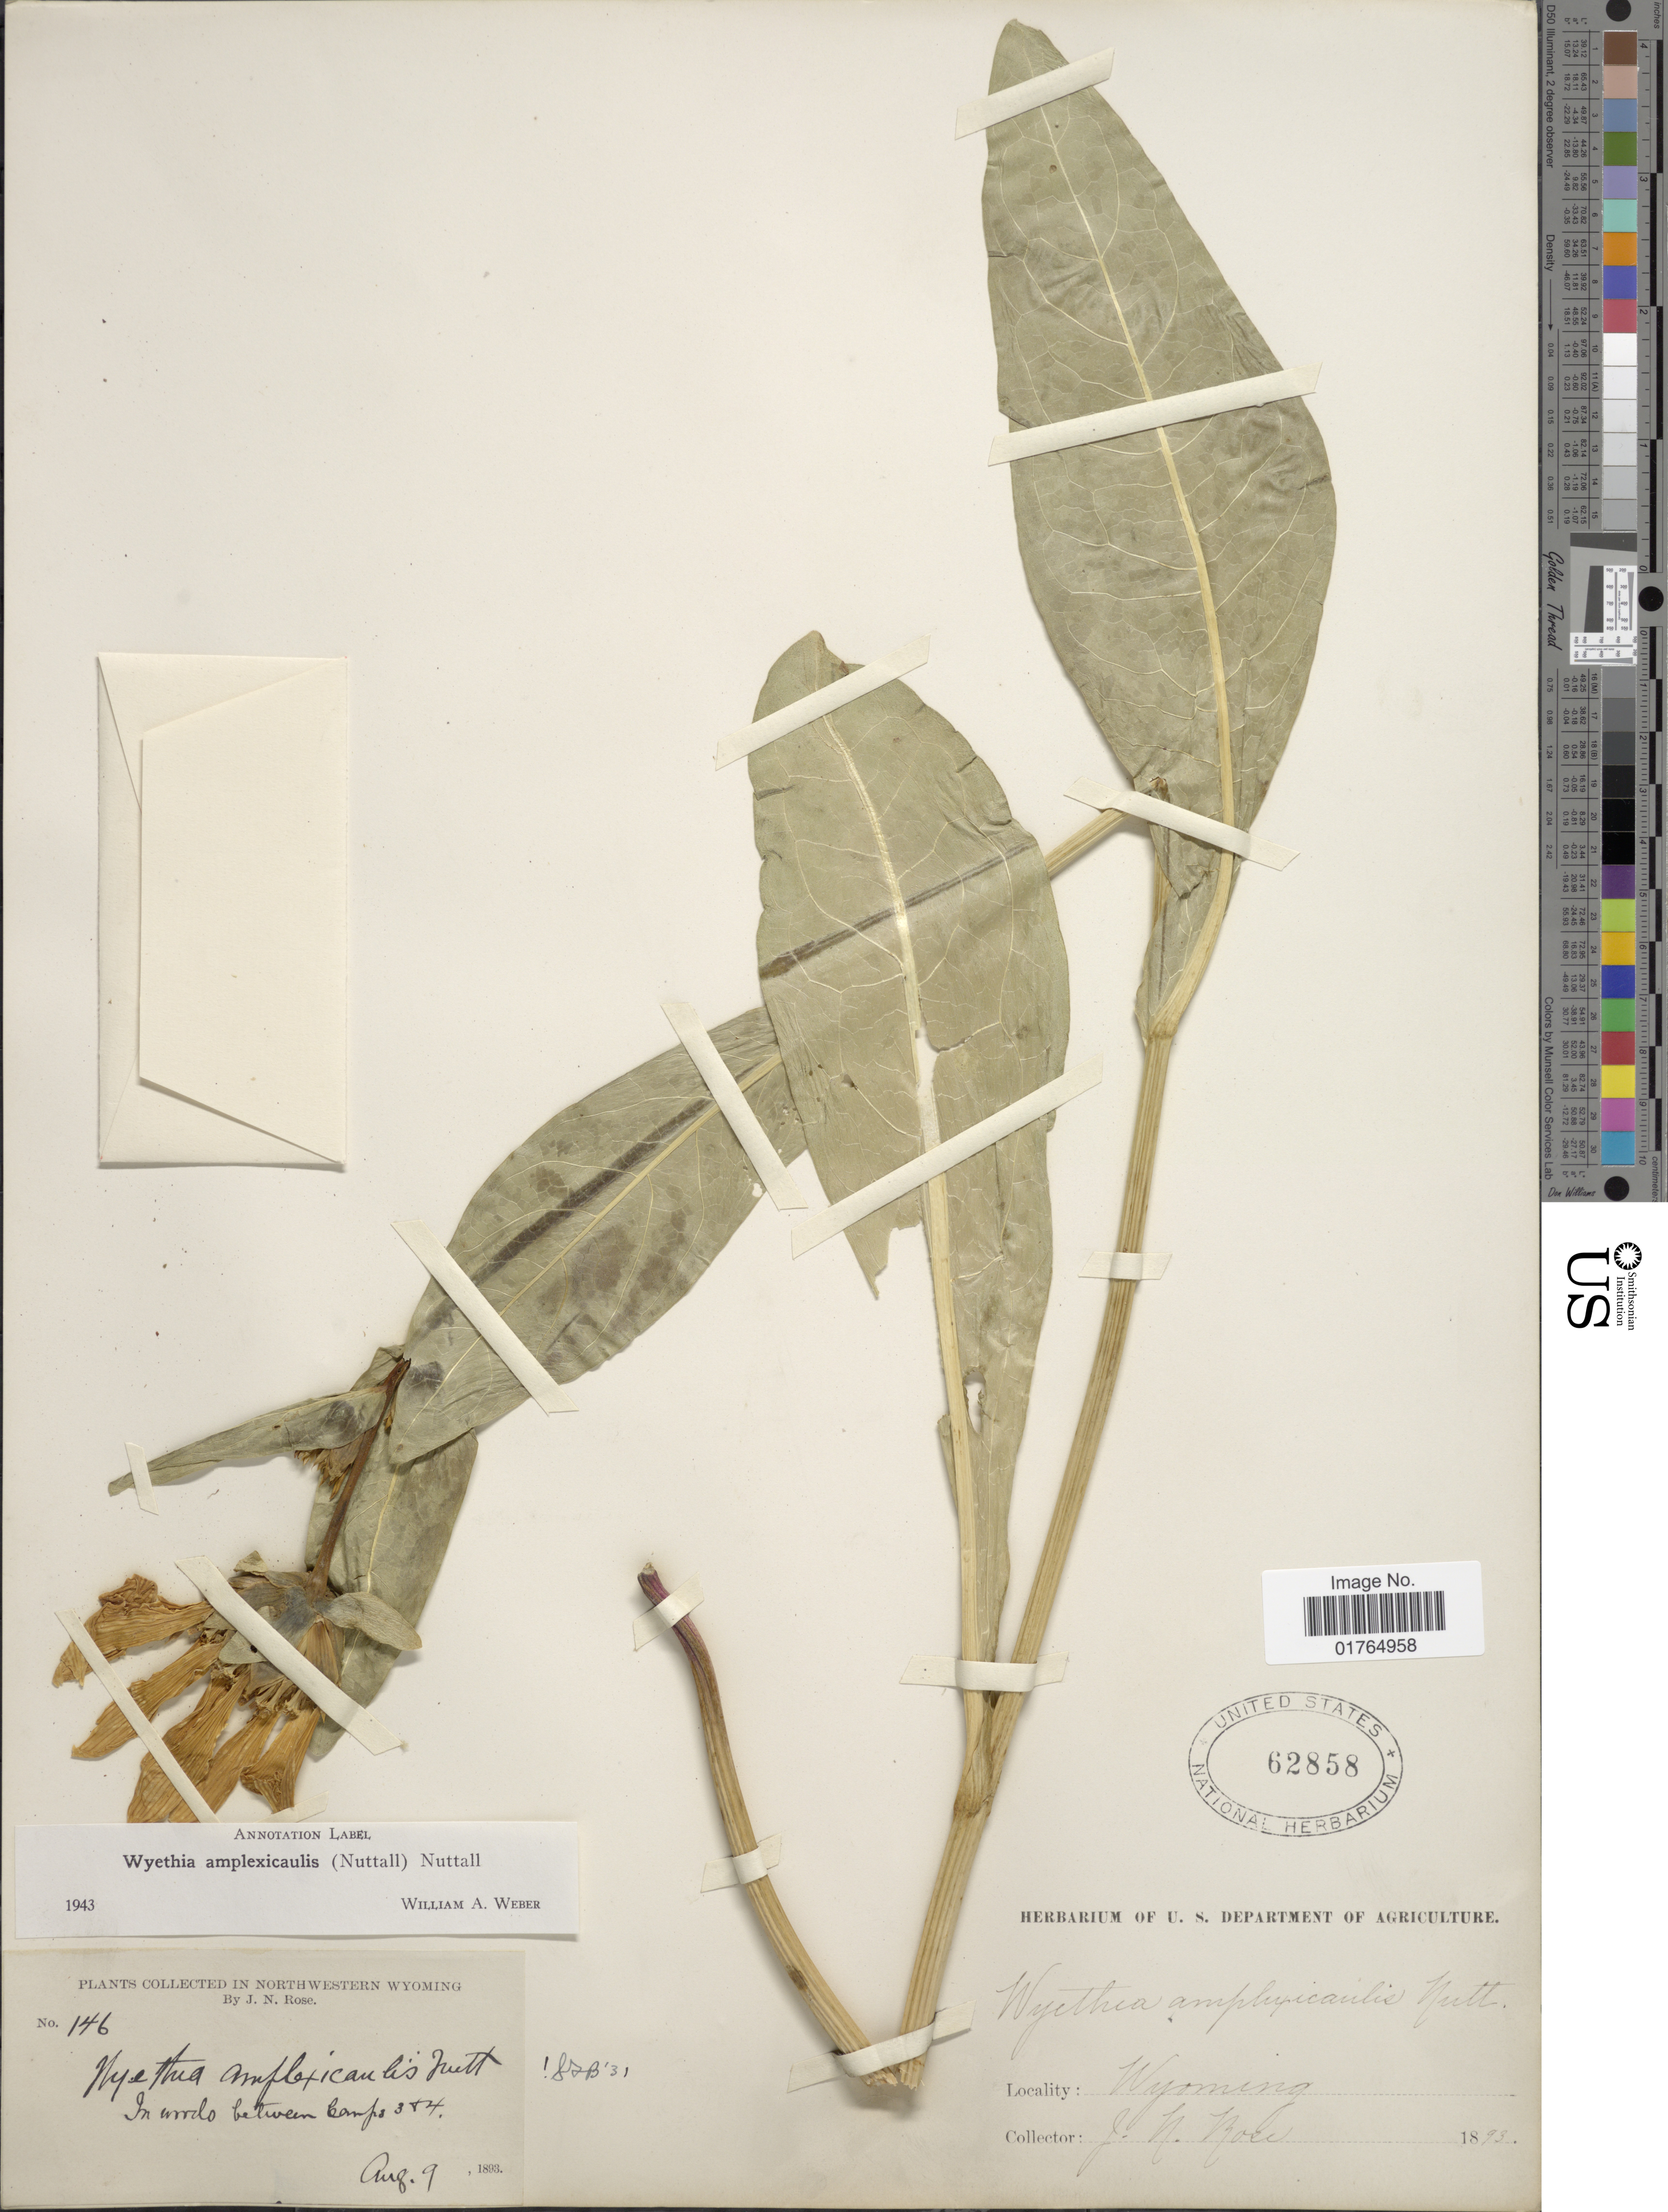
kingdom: Plantae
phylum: Tracheophyta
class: Magnoliopsida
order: Asterales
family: Asteraceae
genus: Wyethia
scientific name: Wyethia amplexicaulis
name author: Nutt.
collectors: J. N. Rose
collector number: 146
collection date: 1893-08-09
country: United States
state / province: Wyoming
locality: Northwestern Wyoming, in woods between Camps 3 + 4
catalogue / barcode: US 62858